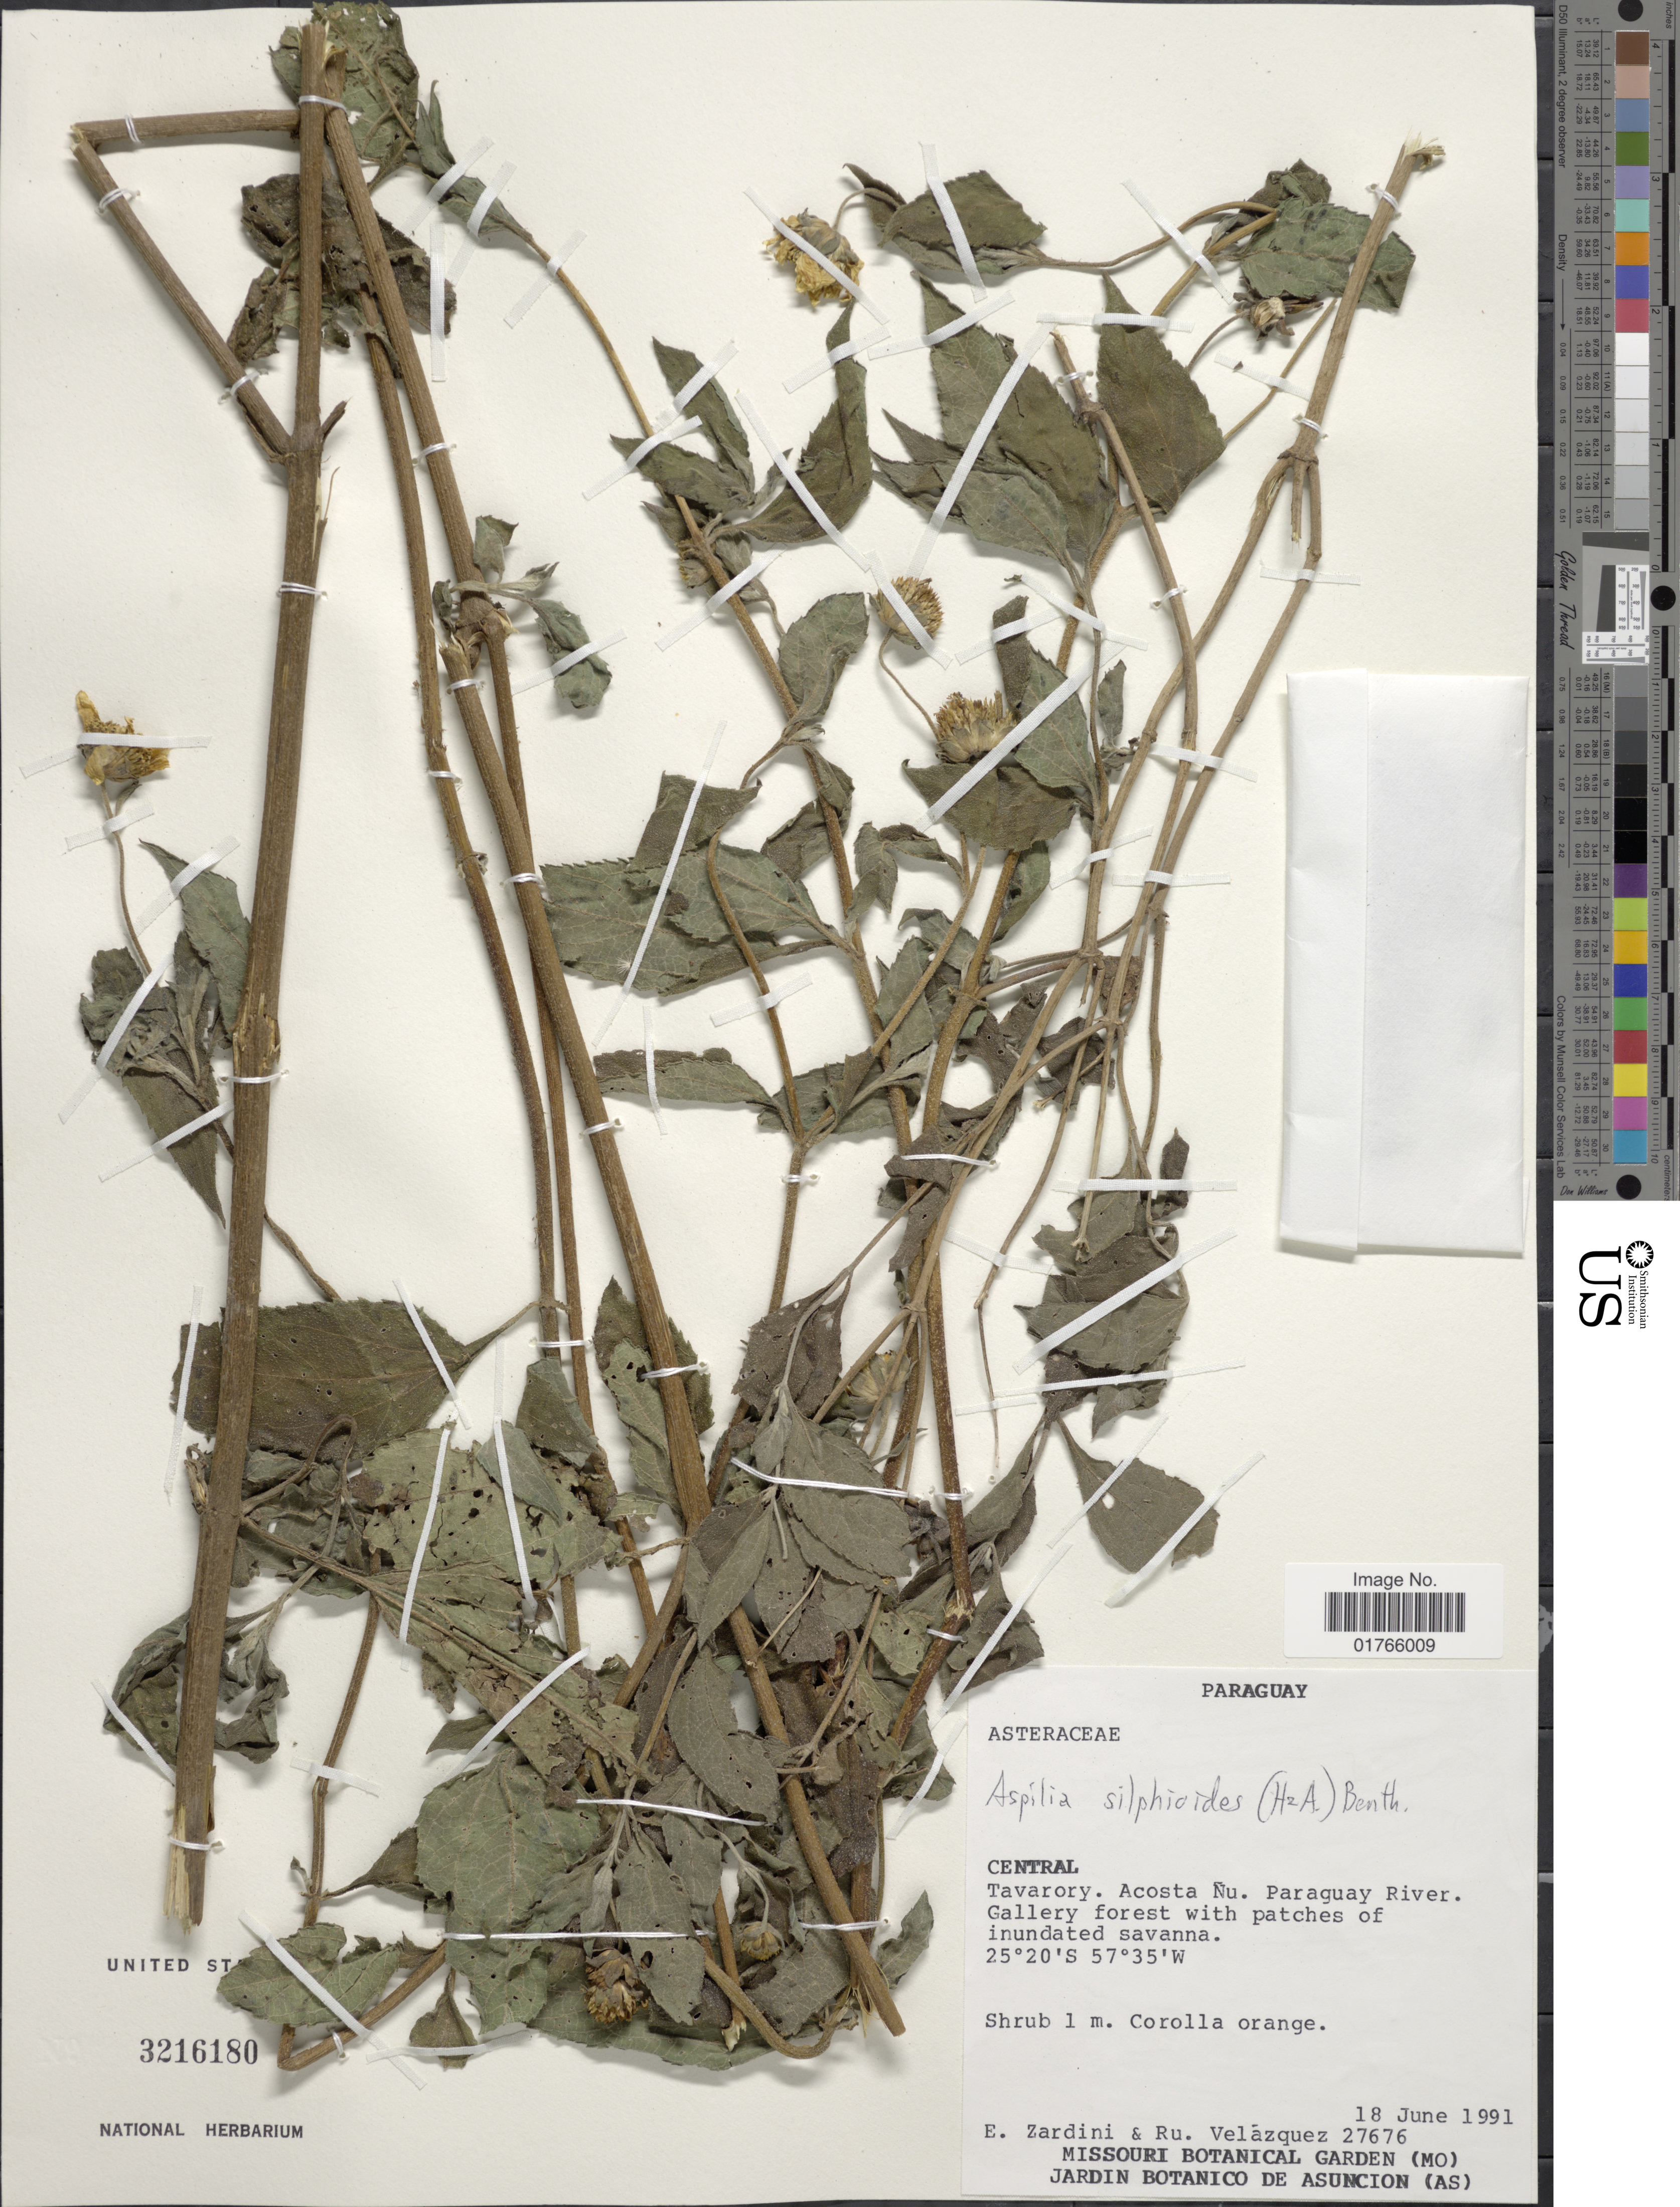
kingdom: Plantae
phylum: Tracheophyta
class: Magnoliopsida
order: Asterales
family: Asteraceae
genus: Aspilia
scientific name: Aspilia silphioides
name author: (Hook. & Arn.) Benth. ex Benth. & Hook. f.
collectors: E. M. Zardini & R. Velázquez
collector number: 27676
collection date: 1991-06-18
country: Paraguay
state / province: Central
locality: Tavarory, Acosta Nu, Paraguay River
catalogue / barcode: US 3216180